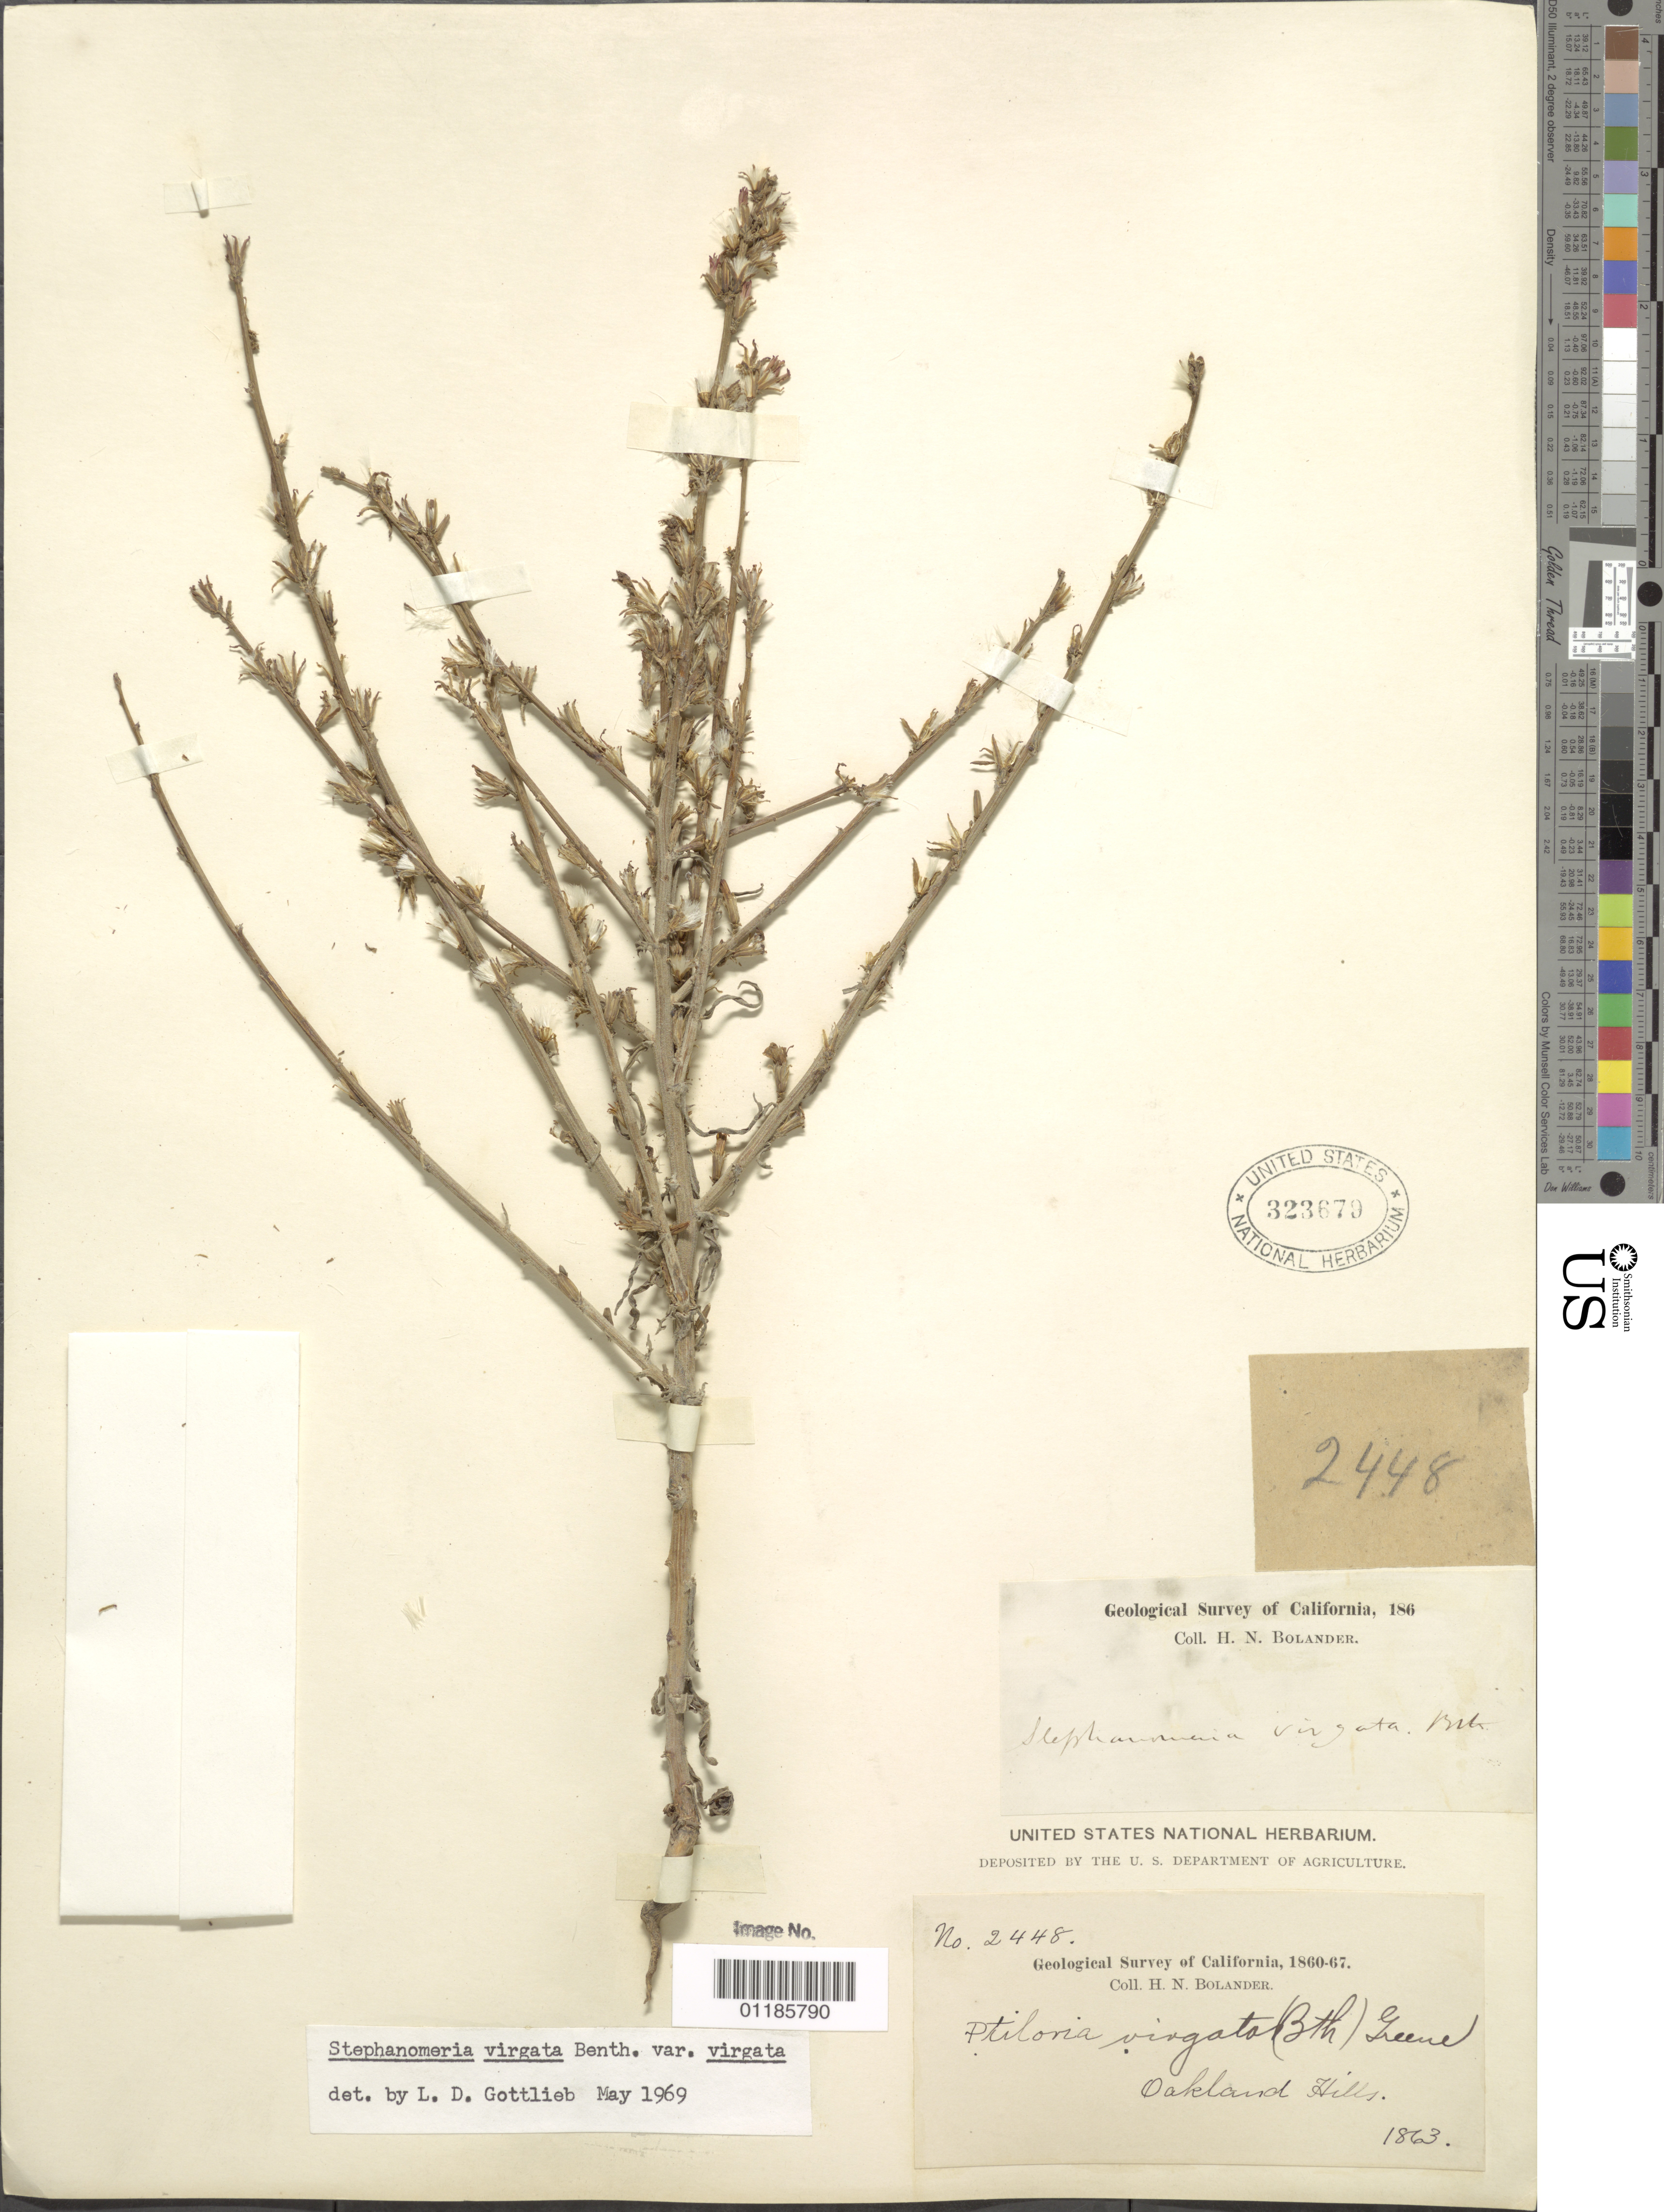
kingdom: Plantae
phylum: Tracheophyta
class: Magnoliopsida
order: Asterales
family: Asteraceae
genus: Stephanomeria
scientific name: Stephanomeria virgata subsp. virgata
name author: Benth.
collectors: H. Bolander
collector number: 2448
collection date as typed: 1863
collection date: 1863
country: United States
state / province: California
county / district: Alameda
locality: Oakland Hills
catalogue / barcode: US 323670